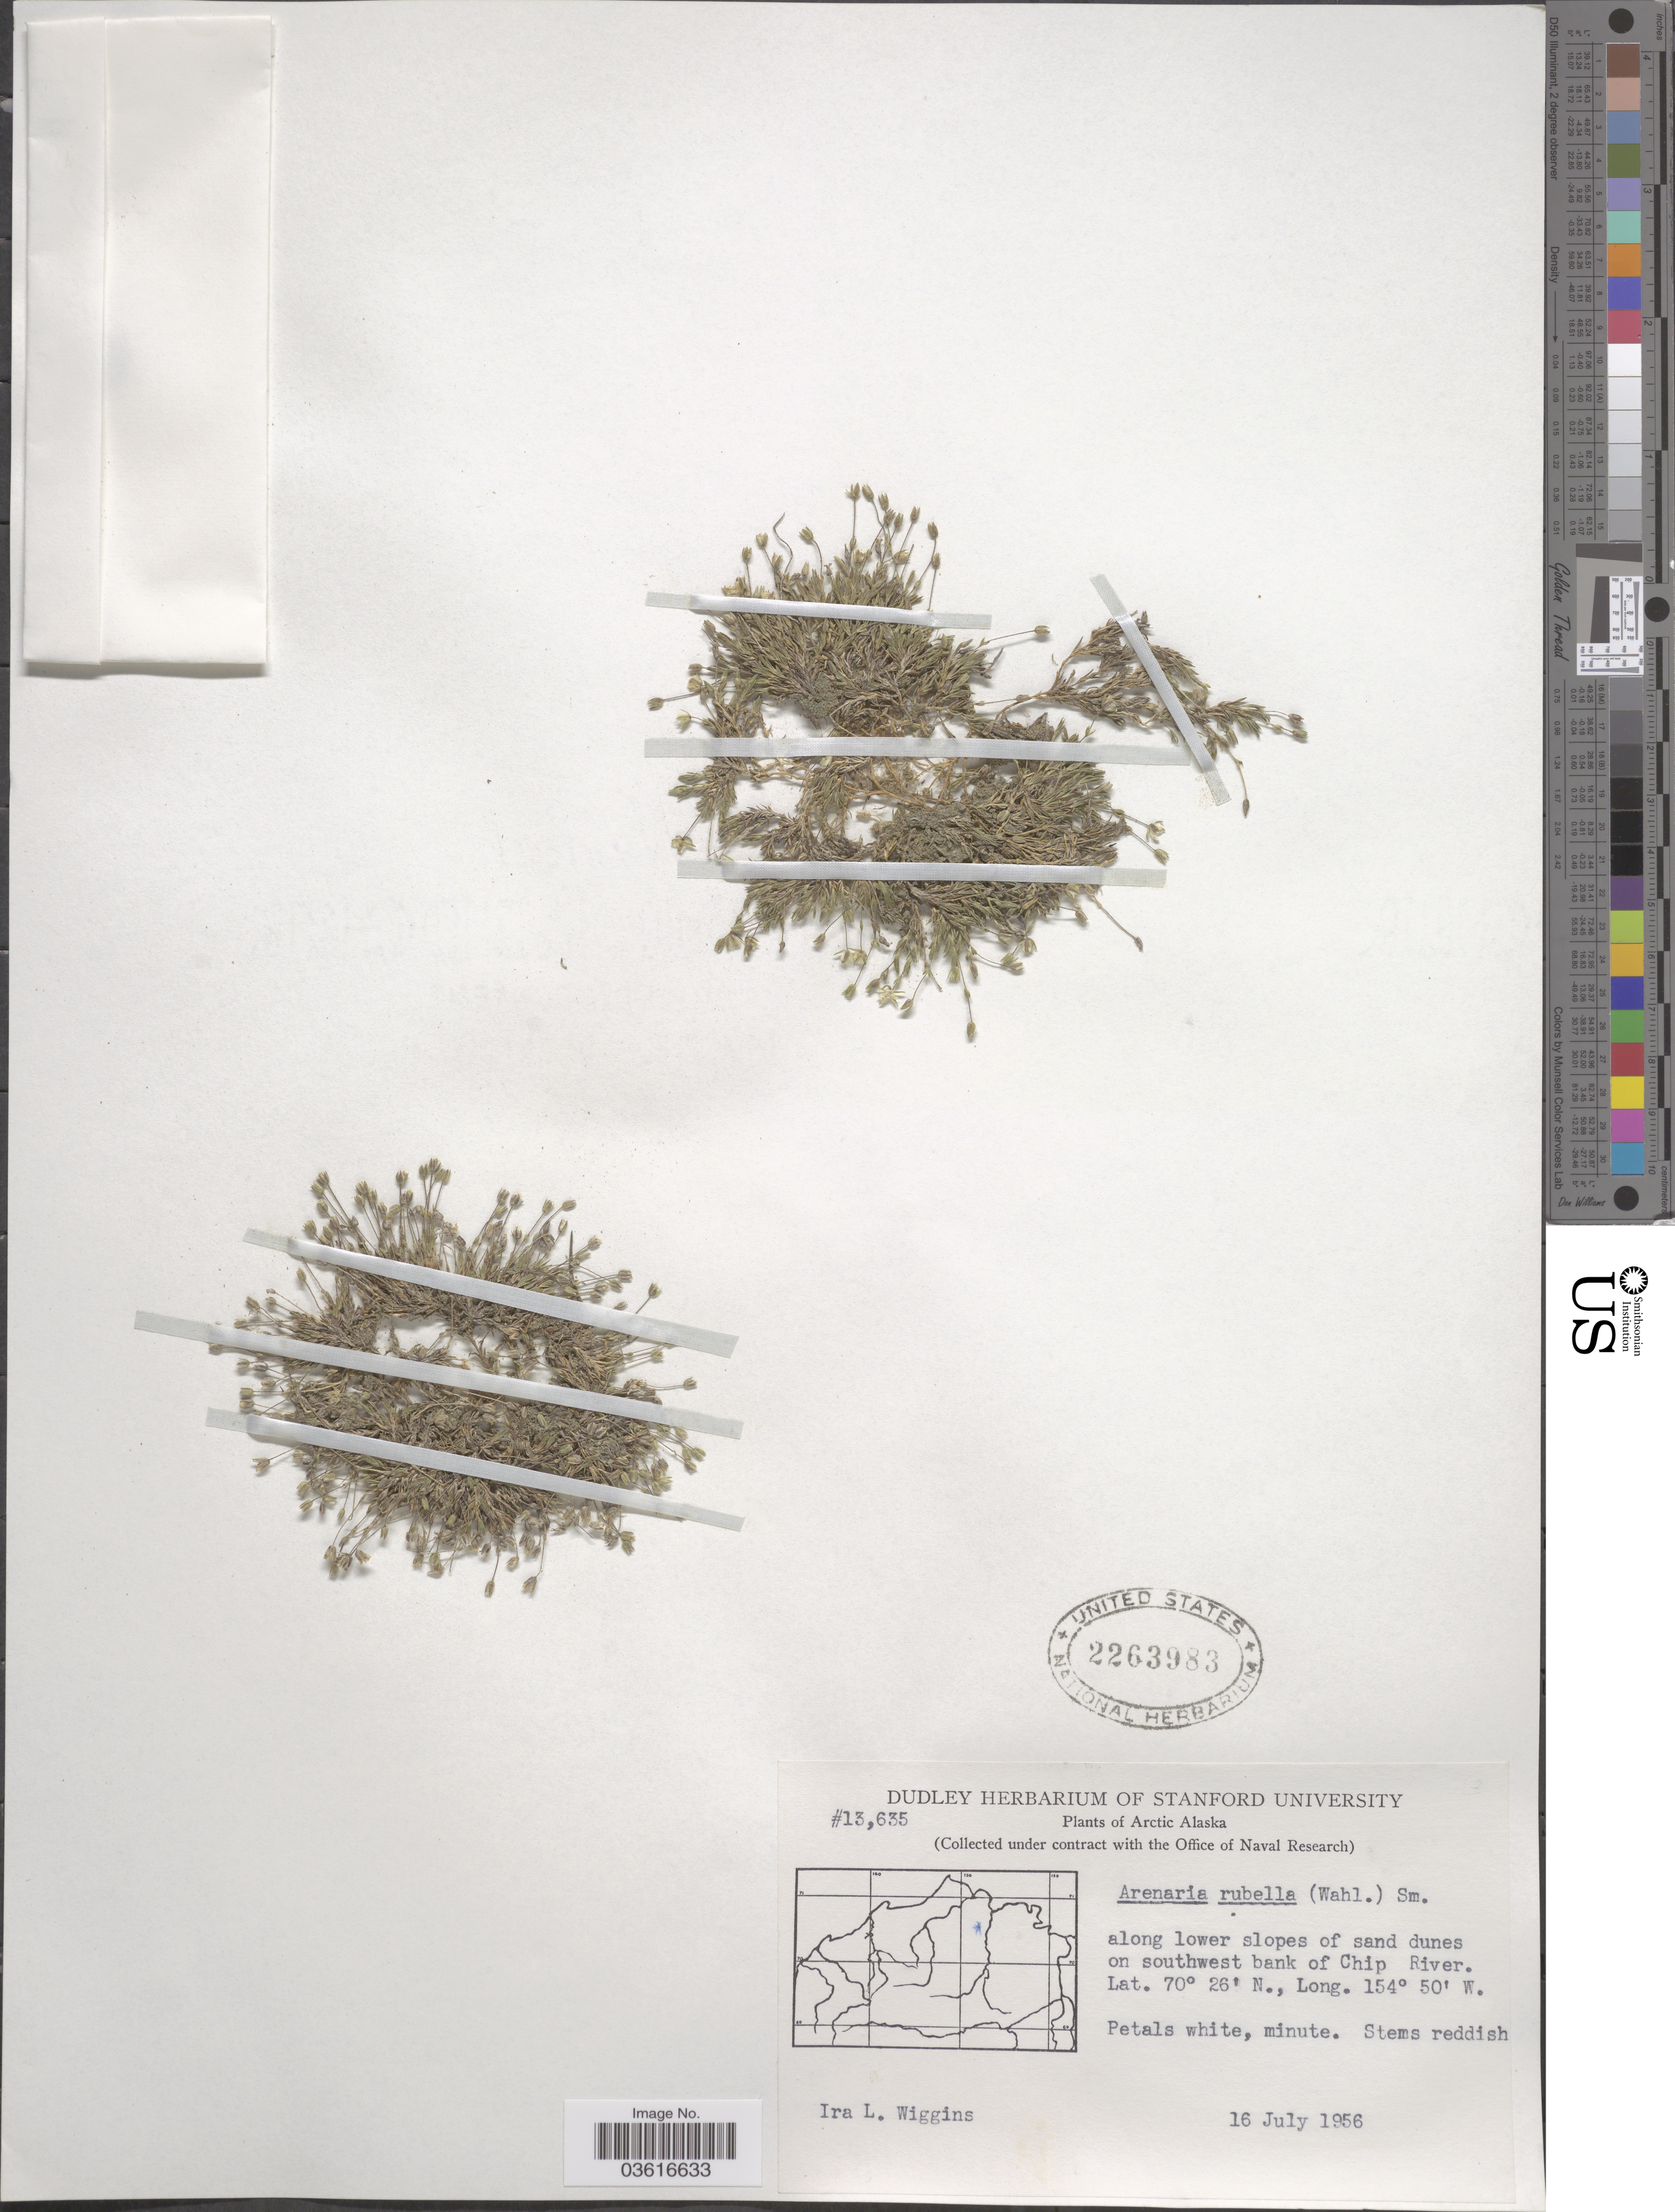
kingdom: Plantae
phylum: Tracheophyta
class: Magnoliopsida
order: Caryophyllales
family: Caryophyllaceae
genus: Minuartia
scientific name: Minuartia rubella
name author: (Wahlenb.) Hiern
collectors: I. L. Wiggins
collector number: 13635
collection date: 1956-07-16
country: United States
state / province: Alaska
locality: Arctic. On southwest bank of Chip River.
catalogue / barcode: US 2263983